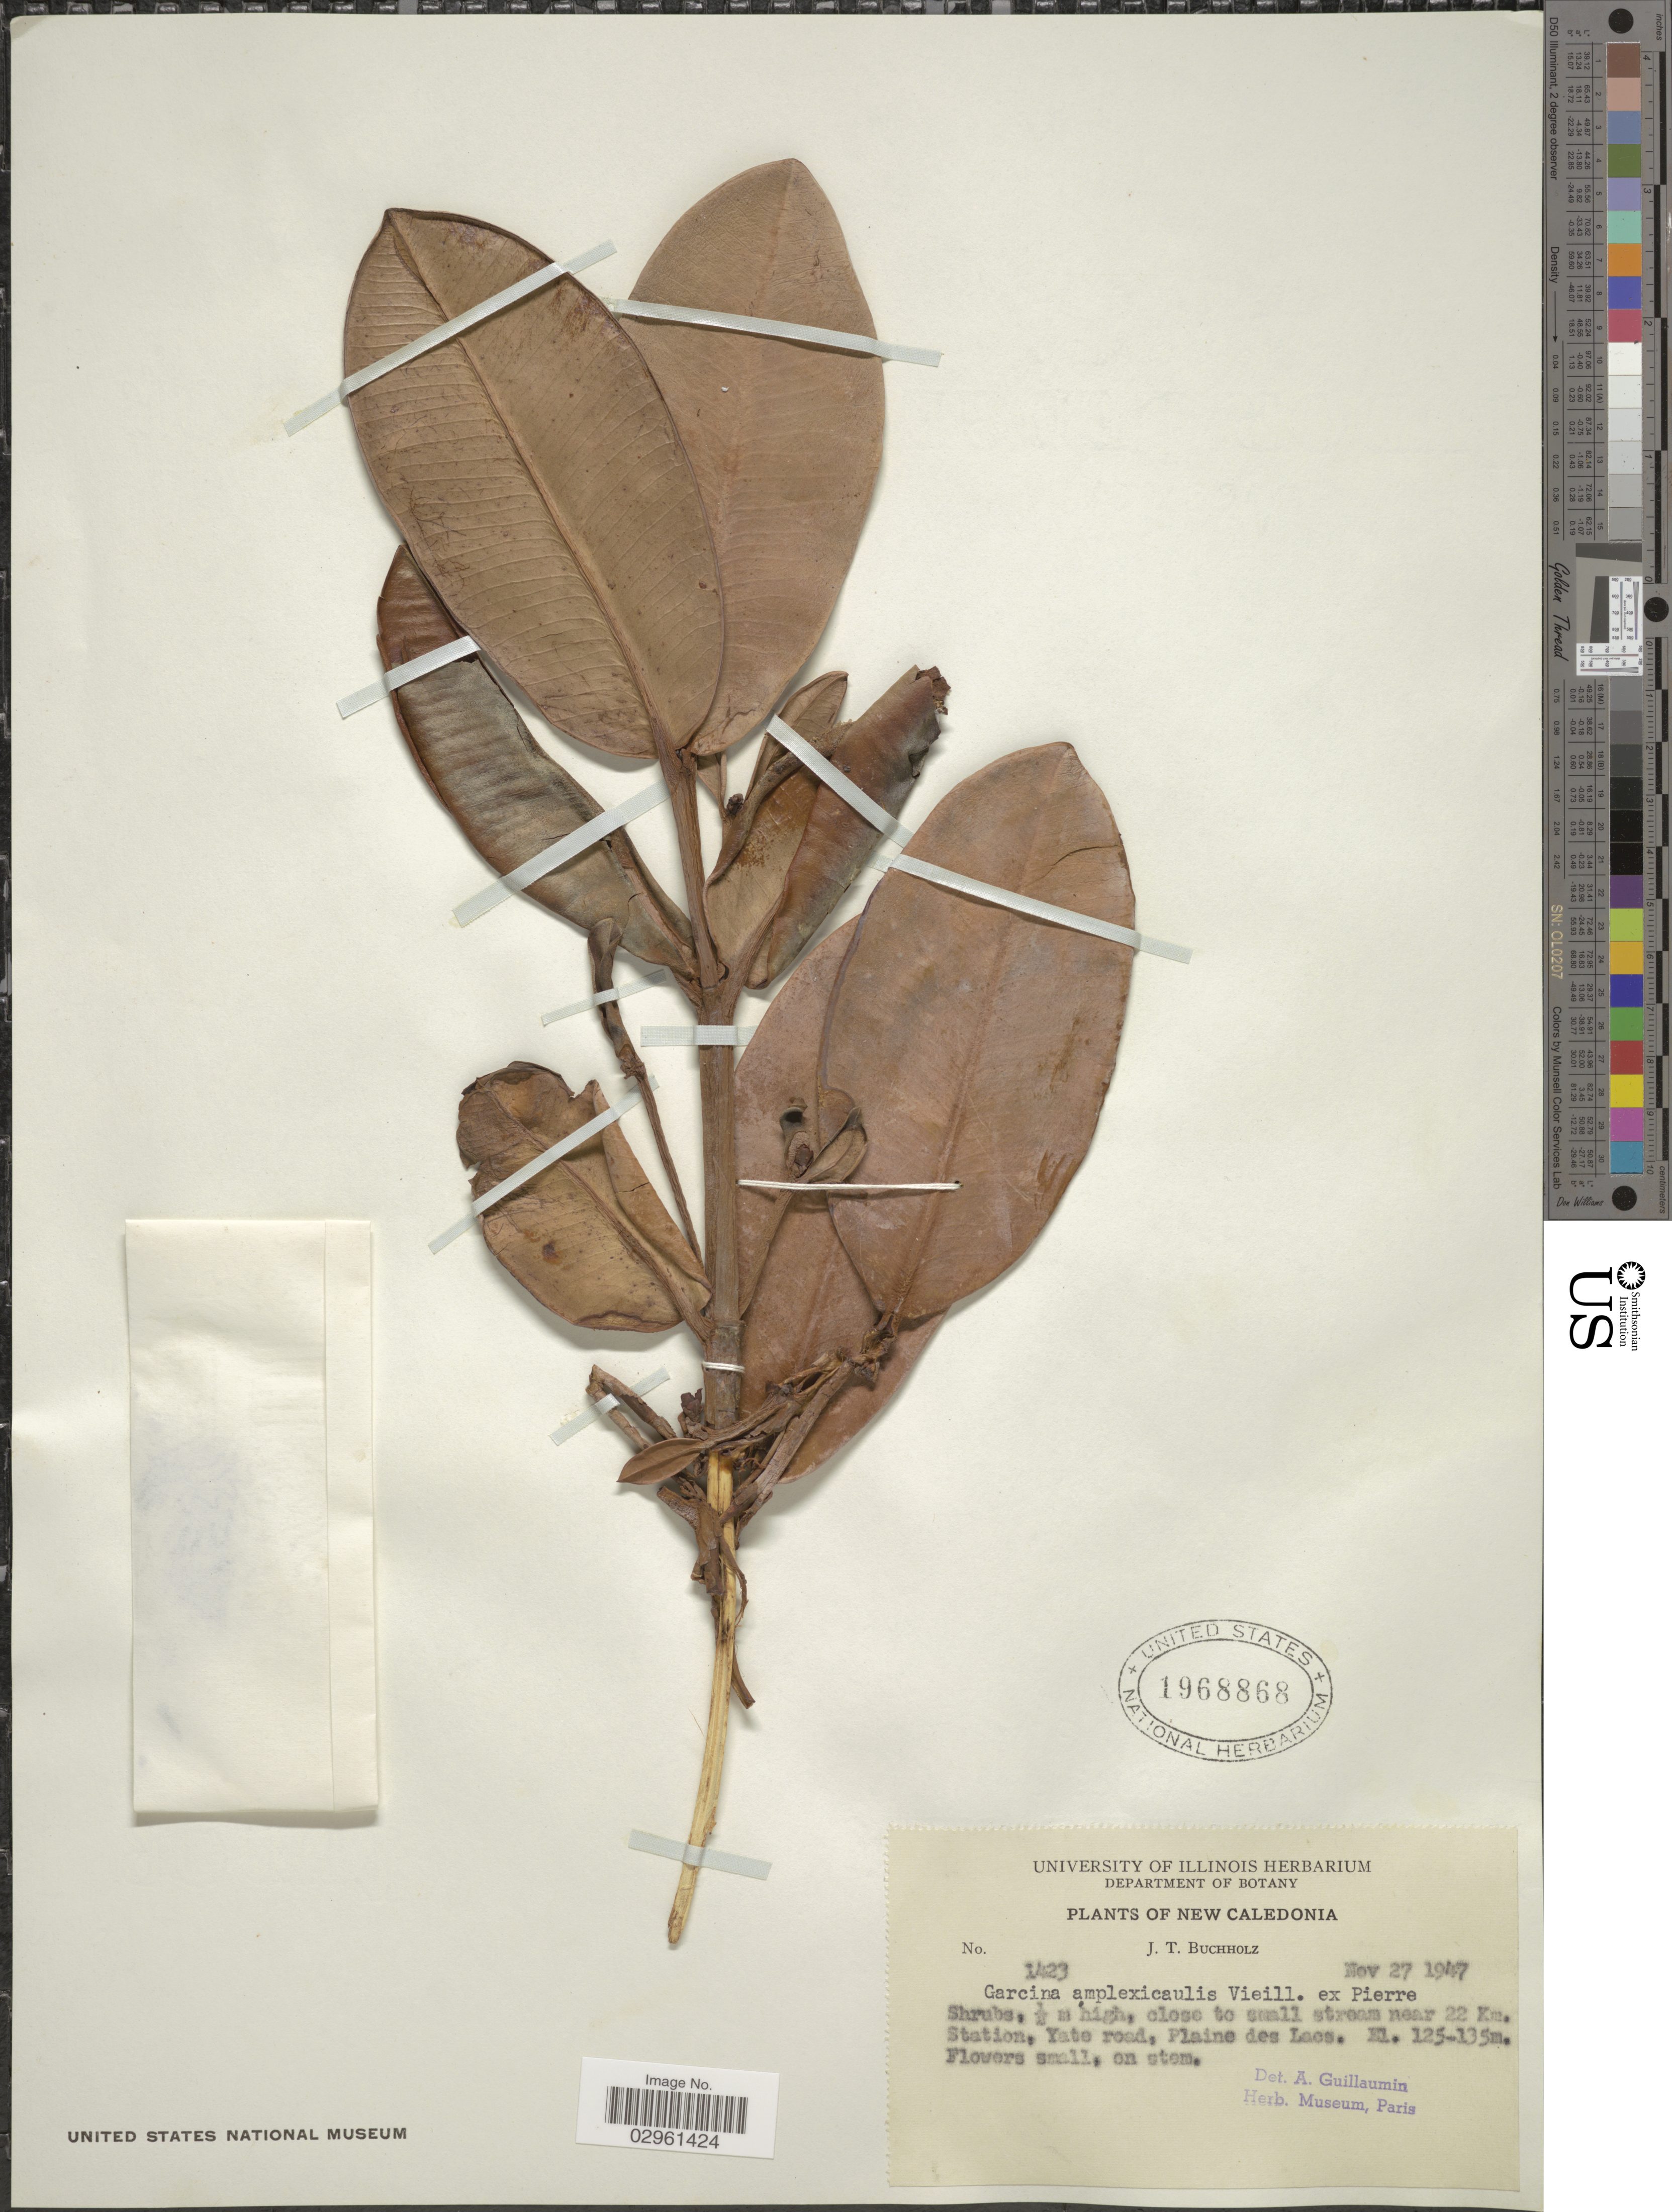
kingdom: Plantae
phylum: Tracheophyta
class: Magnoliopsida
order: Malpighiales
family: Clusiaceae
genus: Garcinia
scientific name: Garcinia amplexicaulis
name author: Vieill. ex Pierre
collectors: J. T. Buchholz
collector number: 1423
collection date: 1947-11-27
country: New Caledonia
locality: Close to small streams near 22 Km. Station, Yate road, Plaine des Lacs.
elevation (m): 125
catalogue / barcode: US 1968868